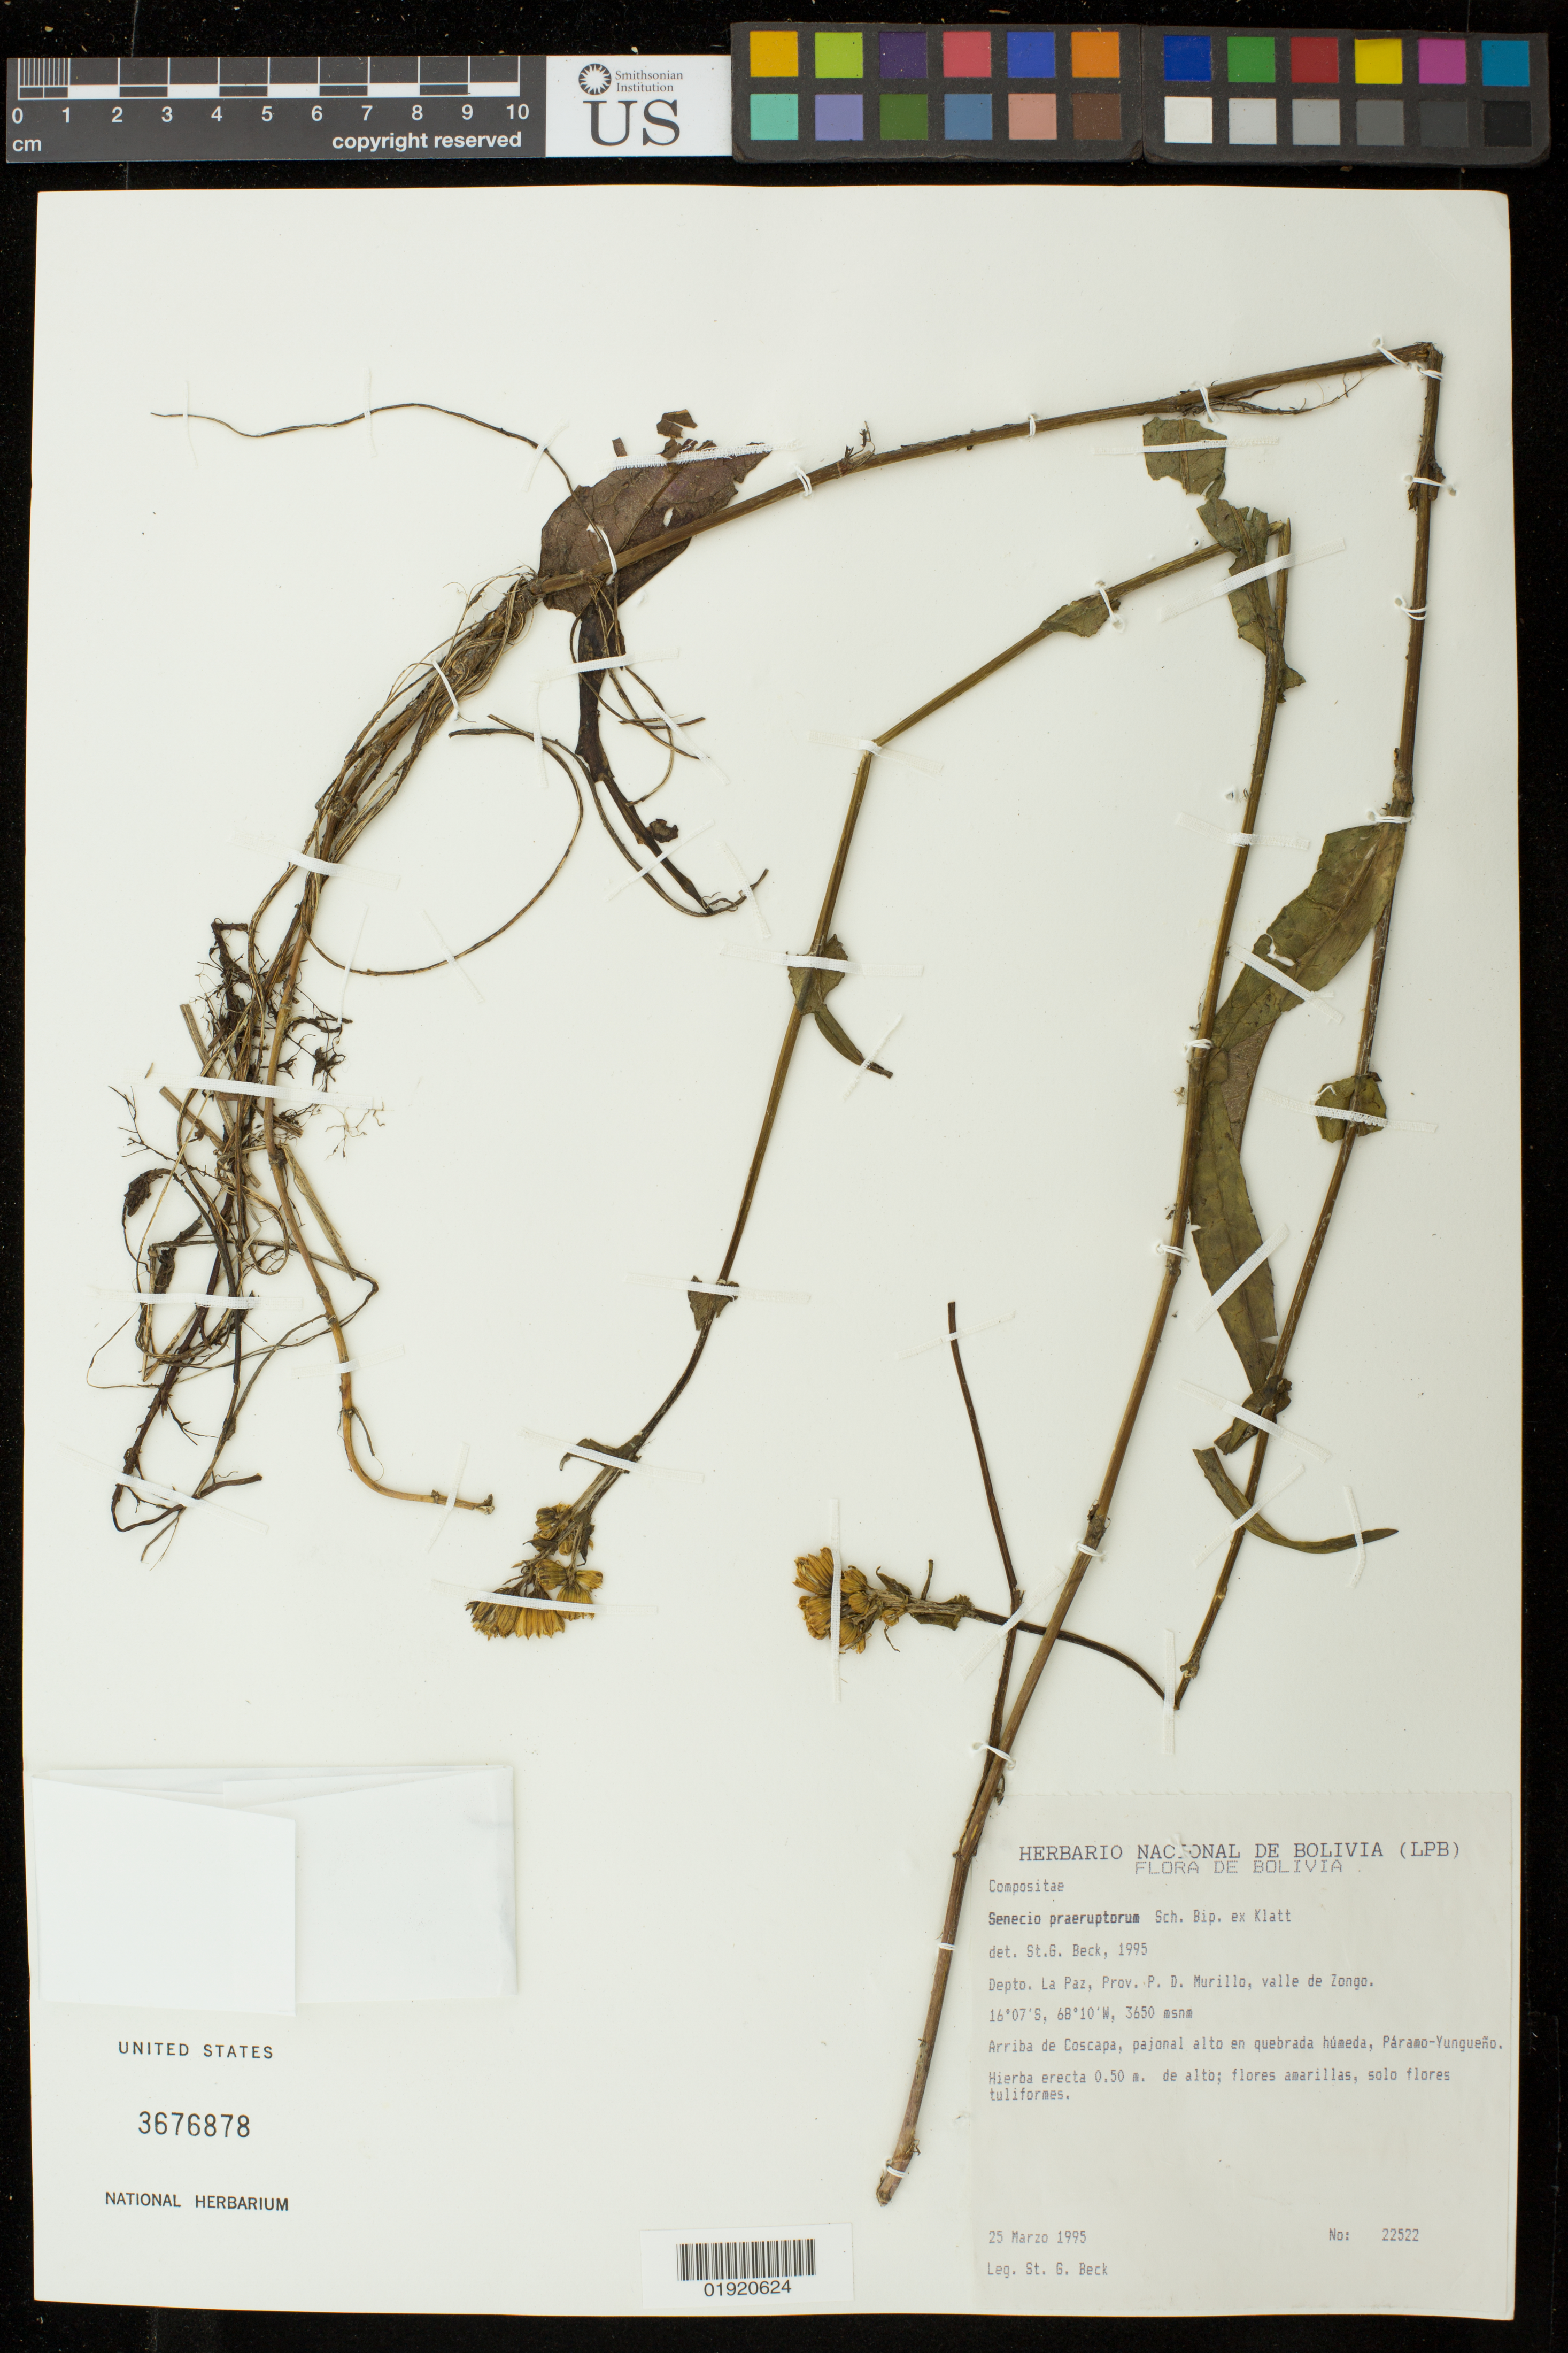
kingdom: Plantae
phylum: Tracheophyta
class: Magnoliopsida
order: Asterales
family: Asteraceae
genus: Senecio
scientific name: Senecio praeruptorum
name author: Sch. Bip. ex Klatt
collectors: S. Beck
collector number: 22522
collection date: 1995-03-25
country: Bolivia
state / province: La Paz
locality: Depto. La Paz, Prov. P. D. Murillo, valle de Zongo.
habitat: Arriba de Coscapa, pajonal alto en quebrada humeda, Paramo-Yungueno.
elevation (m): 3650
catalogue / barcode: US 3676878